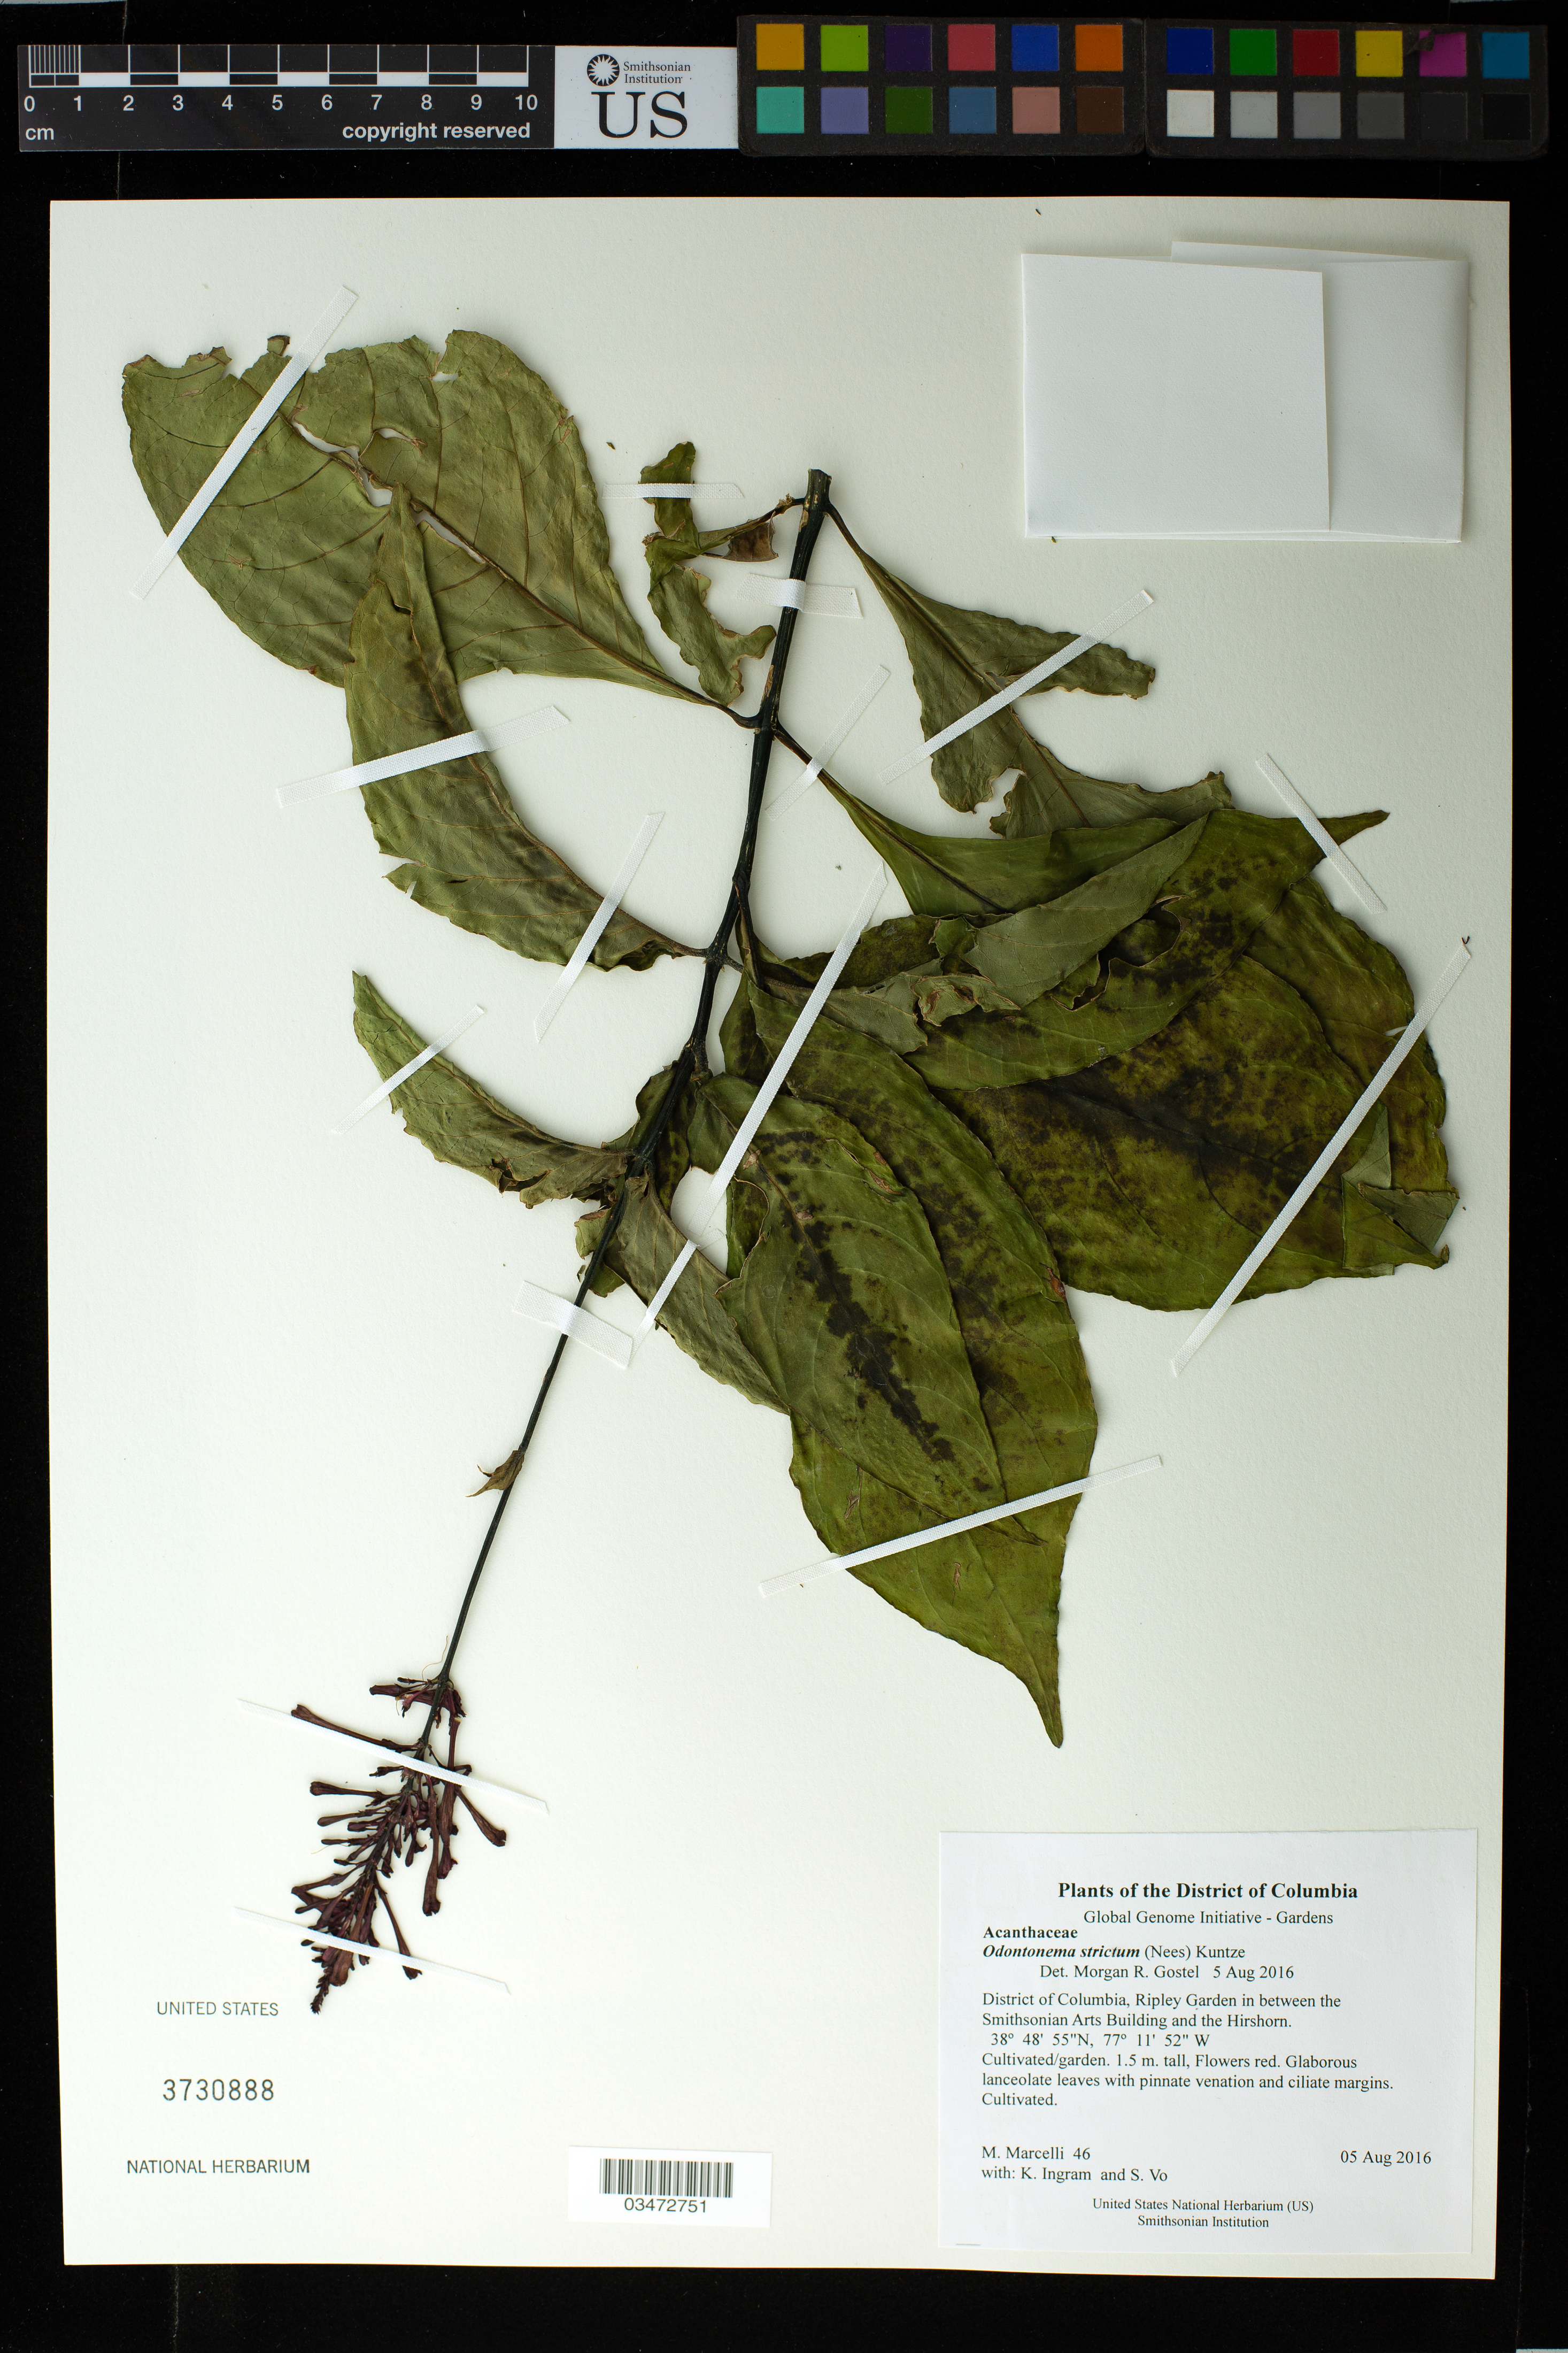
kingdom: Plantae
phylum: Tracheophyta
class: Magnoliopsida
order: Lamiales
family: Acanthaceae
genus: Odontonema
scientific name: Odontonema strictum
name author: (Nees) Kuntze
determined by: Gostel, M. R.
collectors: M. Marcelli, K. S. Ingram & S. Vo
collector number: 46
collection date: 2016-08-05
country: United States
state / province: District of Columbia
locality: Ripley Garden in between the Smithsonian Arts Building and the Hirshorn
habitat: Cultivated/garden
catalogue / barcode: US 3730888